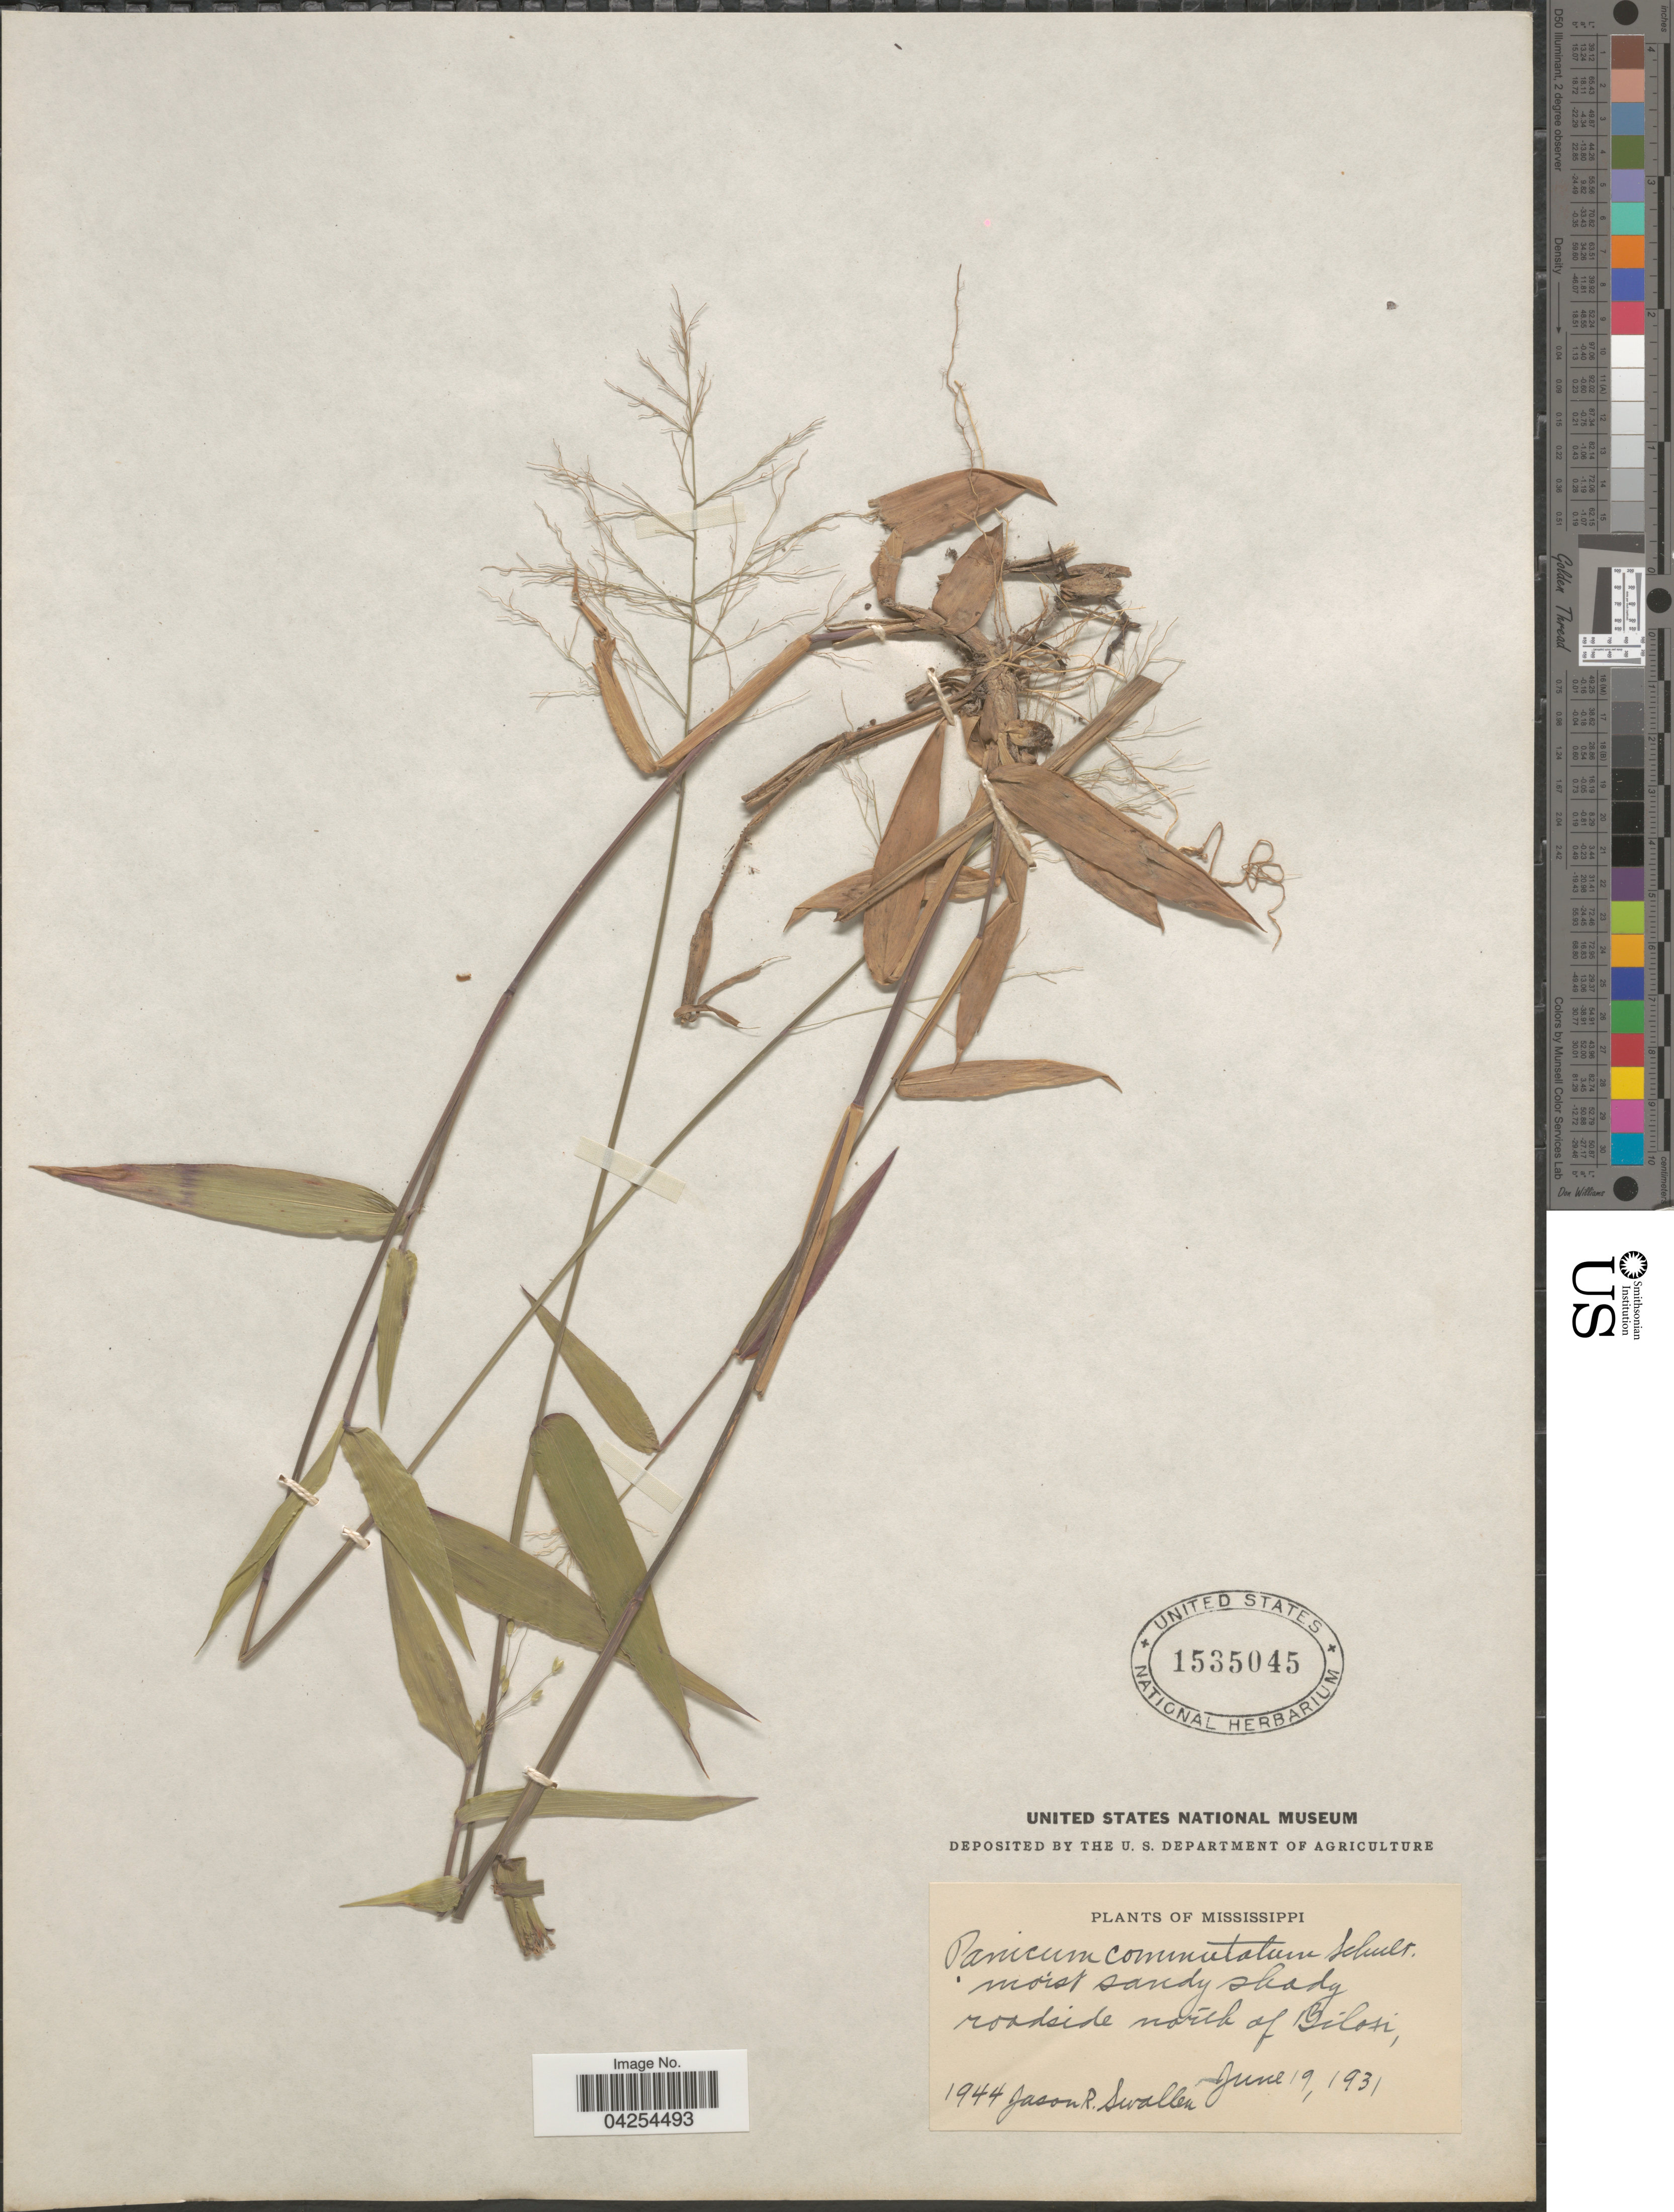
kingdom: Plantae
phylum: Tracheophyta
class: Liliopsida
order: Poales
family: Poaceae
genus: Dichanthelium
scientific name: Dichanthelium commutatum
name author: (Schult.) Gould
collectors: J. R. Swallen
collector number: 1944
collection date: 1931-06-19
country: United States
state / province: Mississippi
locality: Moist sandy shady roadside north of Biloxi.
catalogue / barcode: US 1535045